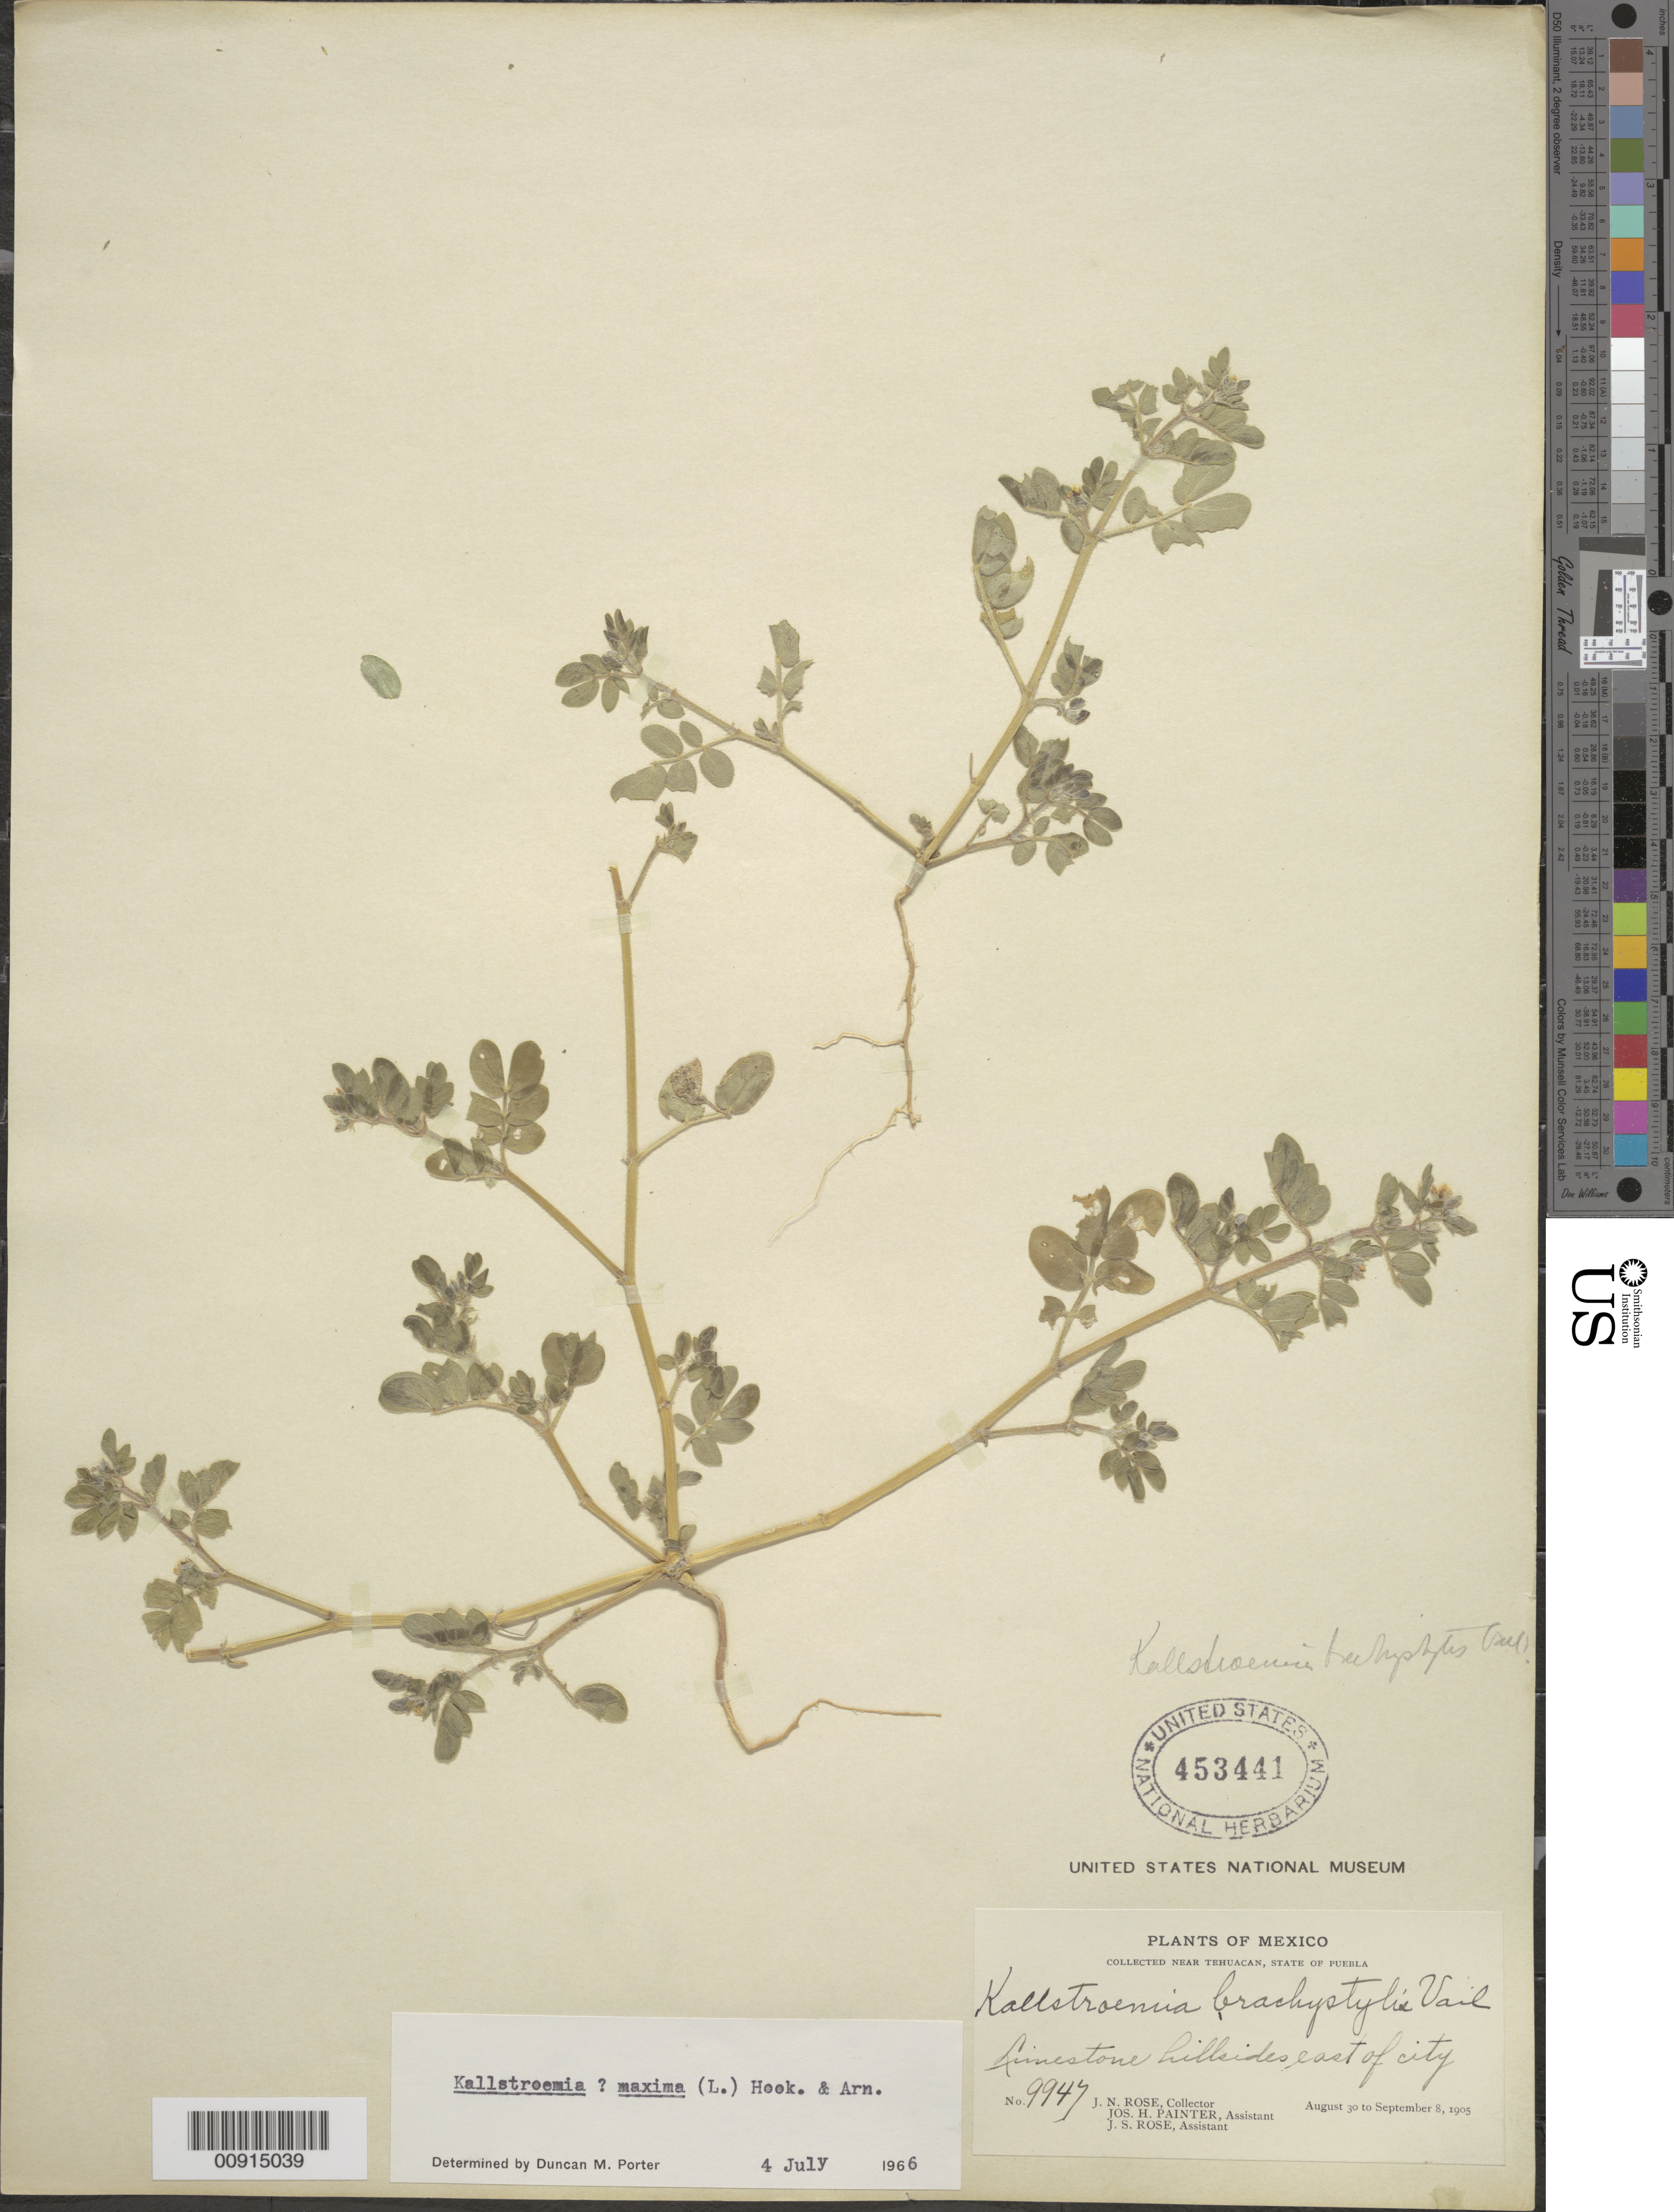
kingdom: Plantae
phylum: Tracheophyta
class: Magnoliopsida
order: Zygophyllales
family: Zygophyllaceae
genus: Kallstroemia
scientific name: Kallstroemia maxima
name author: (L.) Hook. & Arn.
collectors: J. N. Rose, J. H. Painter & J. S. Rose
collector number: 9947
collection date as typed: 30 Aug 1905 to 08 Sep 1905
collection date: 1905-08-30/1905-09-08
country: Mexico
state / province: Puebla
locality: Near Tehuacán, State of Puebla. Limestone hillsides east of city.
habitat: Limestone hillsides.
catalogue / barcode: US 453441